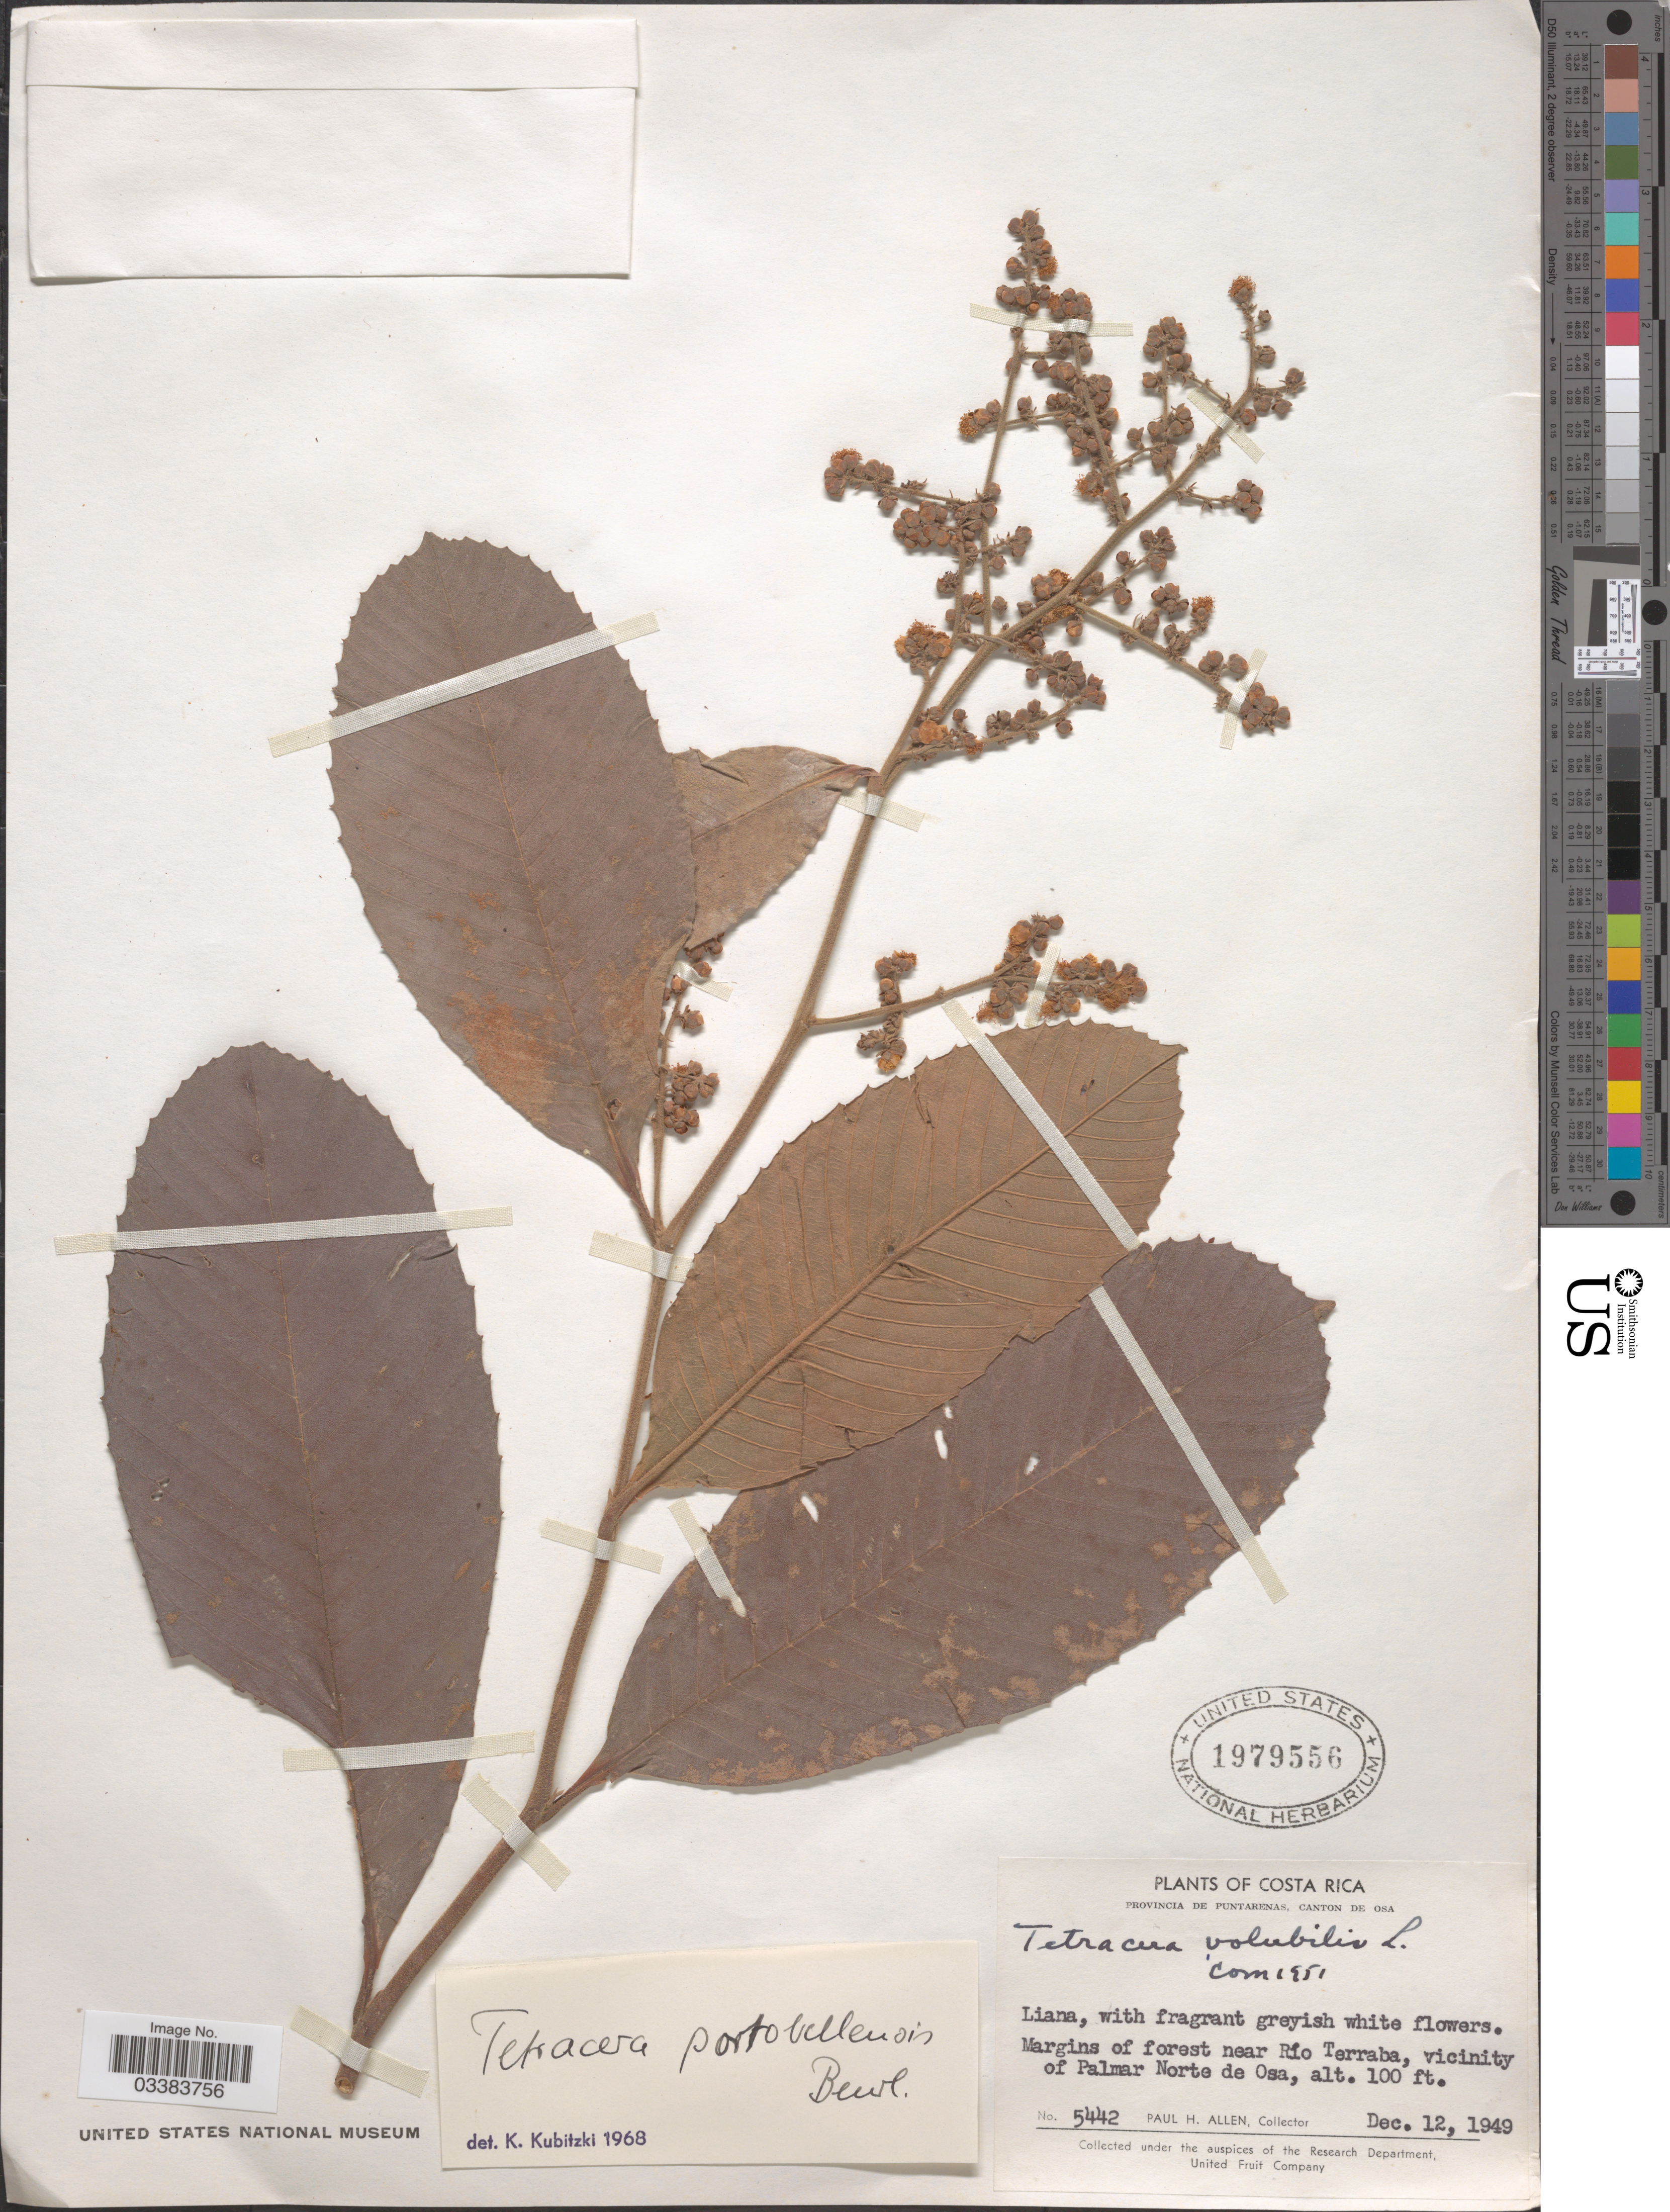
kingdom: Plantae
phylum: Tracheophyta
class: Magnoliopsida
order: Dilleniales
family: Dilleniaceae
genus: Tetracera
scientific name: Tetracera portobellensis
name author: Beurl.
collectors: P. H. Allen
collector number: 5442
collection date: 1949-12-12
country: Costa Rica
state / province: Puntarenas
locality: Canton de Osa. Margins of forest near Río Terraba, vicinity of Palmar Norte de Osa.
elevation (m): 30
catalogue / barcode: US 1979556